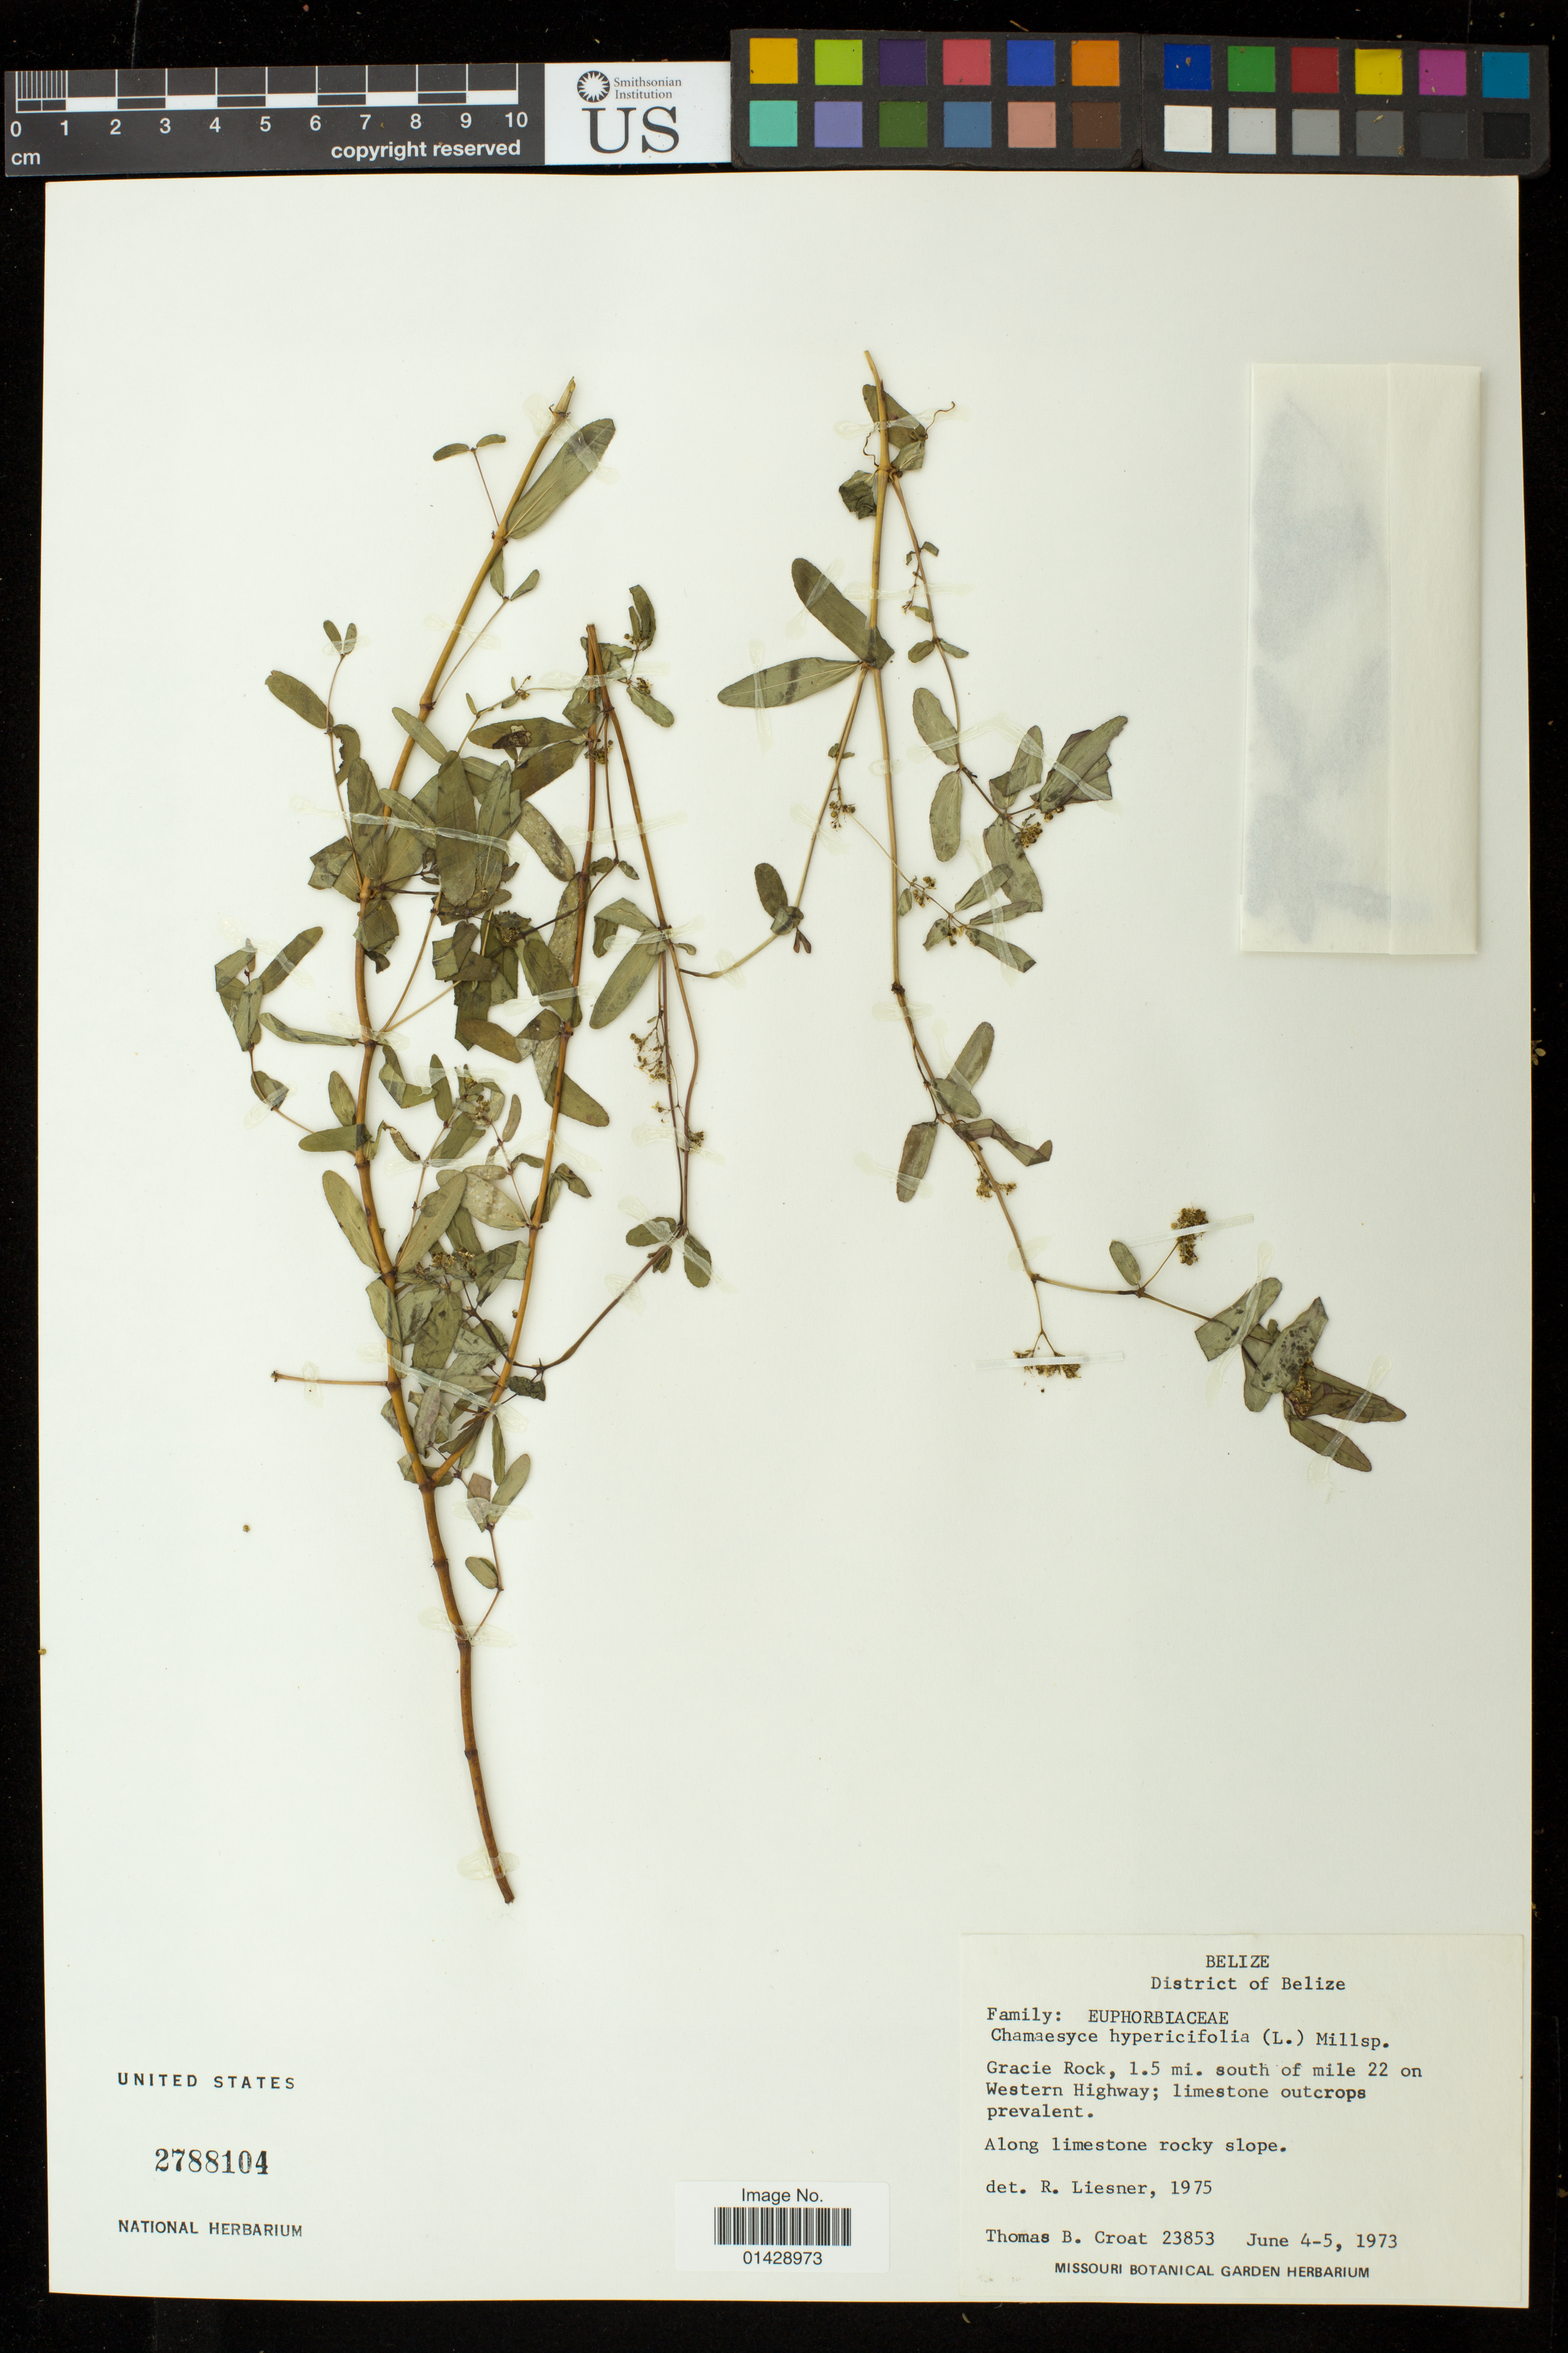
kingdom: Plantae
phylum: Tracheophyta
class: Magnoliopsida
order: Malpighiales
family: Euphorbiaceae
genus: Euphorbia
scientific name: Euphorbia hypericifolia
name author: L.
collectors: T. B. Croat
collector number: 23853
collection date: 1973-06-04/1973-06-05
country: Belize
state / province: Belize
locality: Gracie Rock, 1.5 mi. south of mile 22 on Western Highway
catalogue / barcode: US 2788104